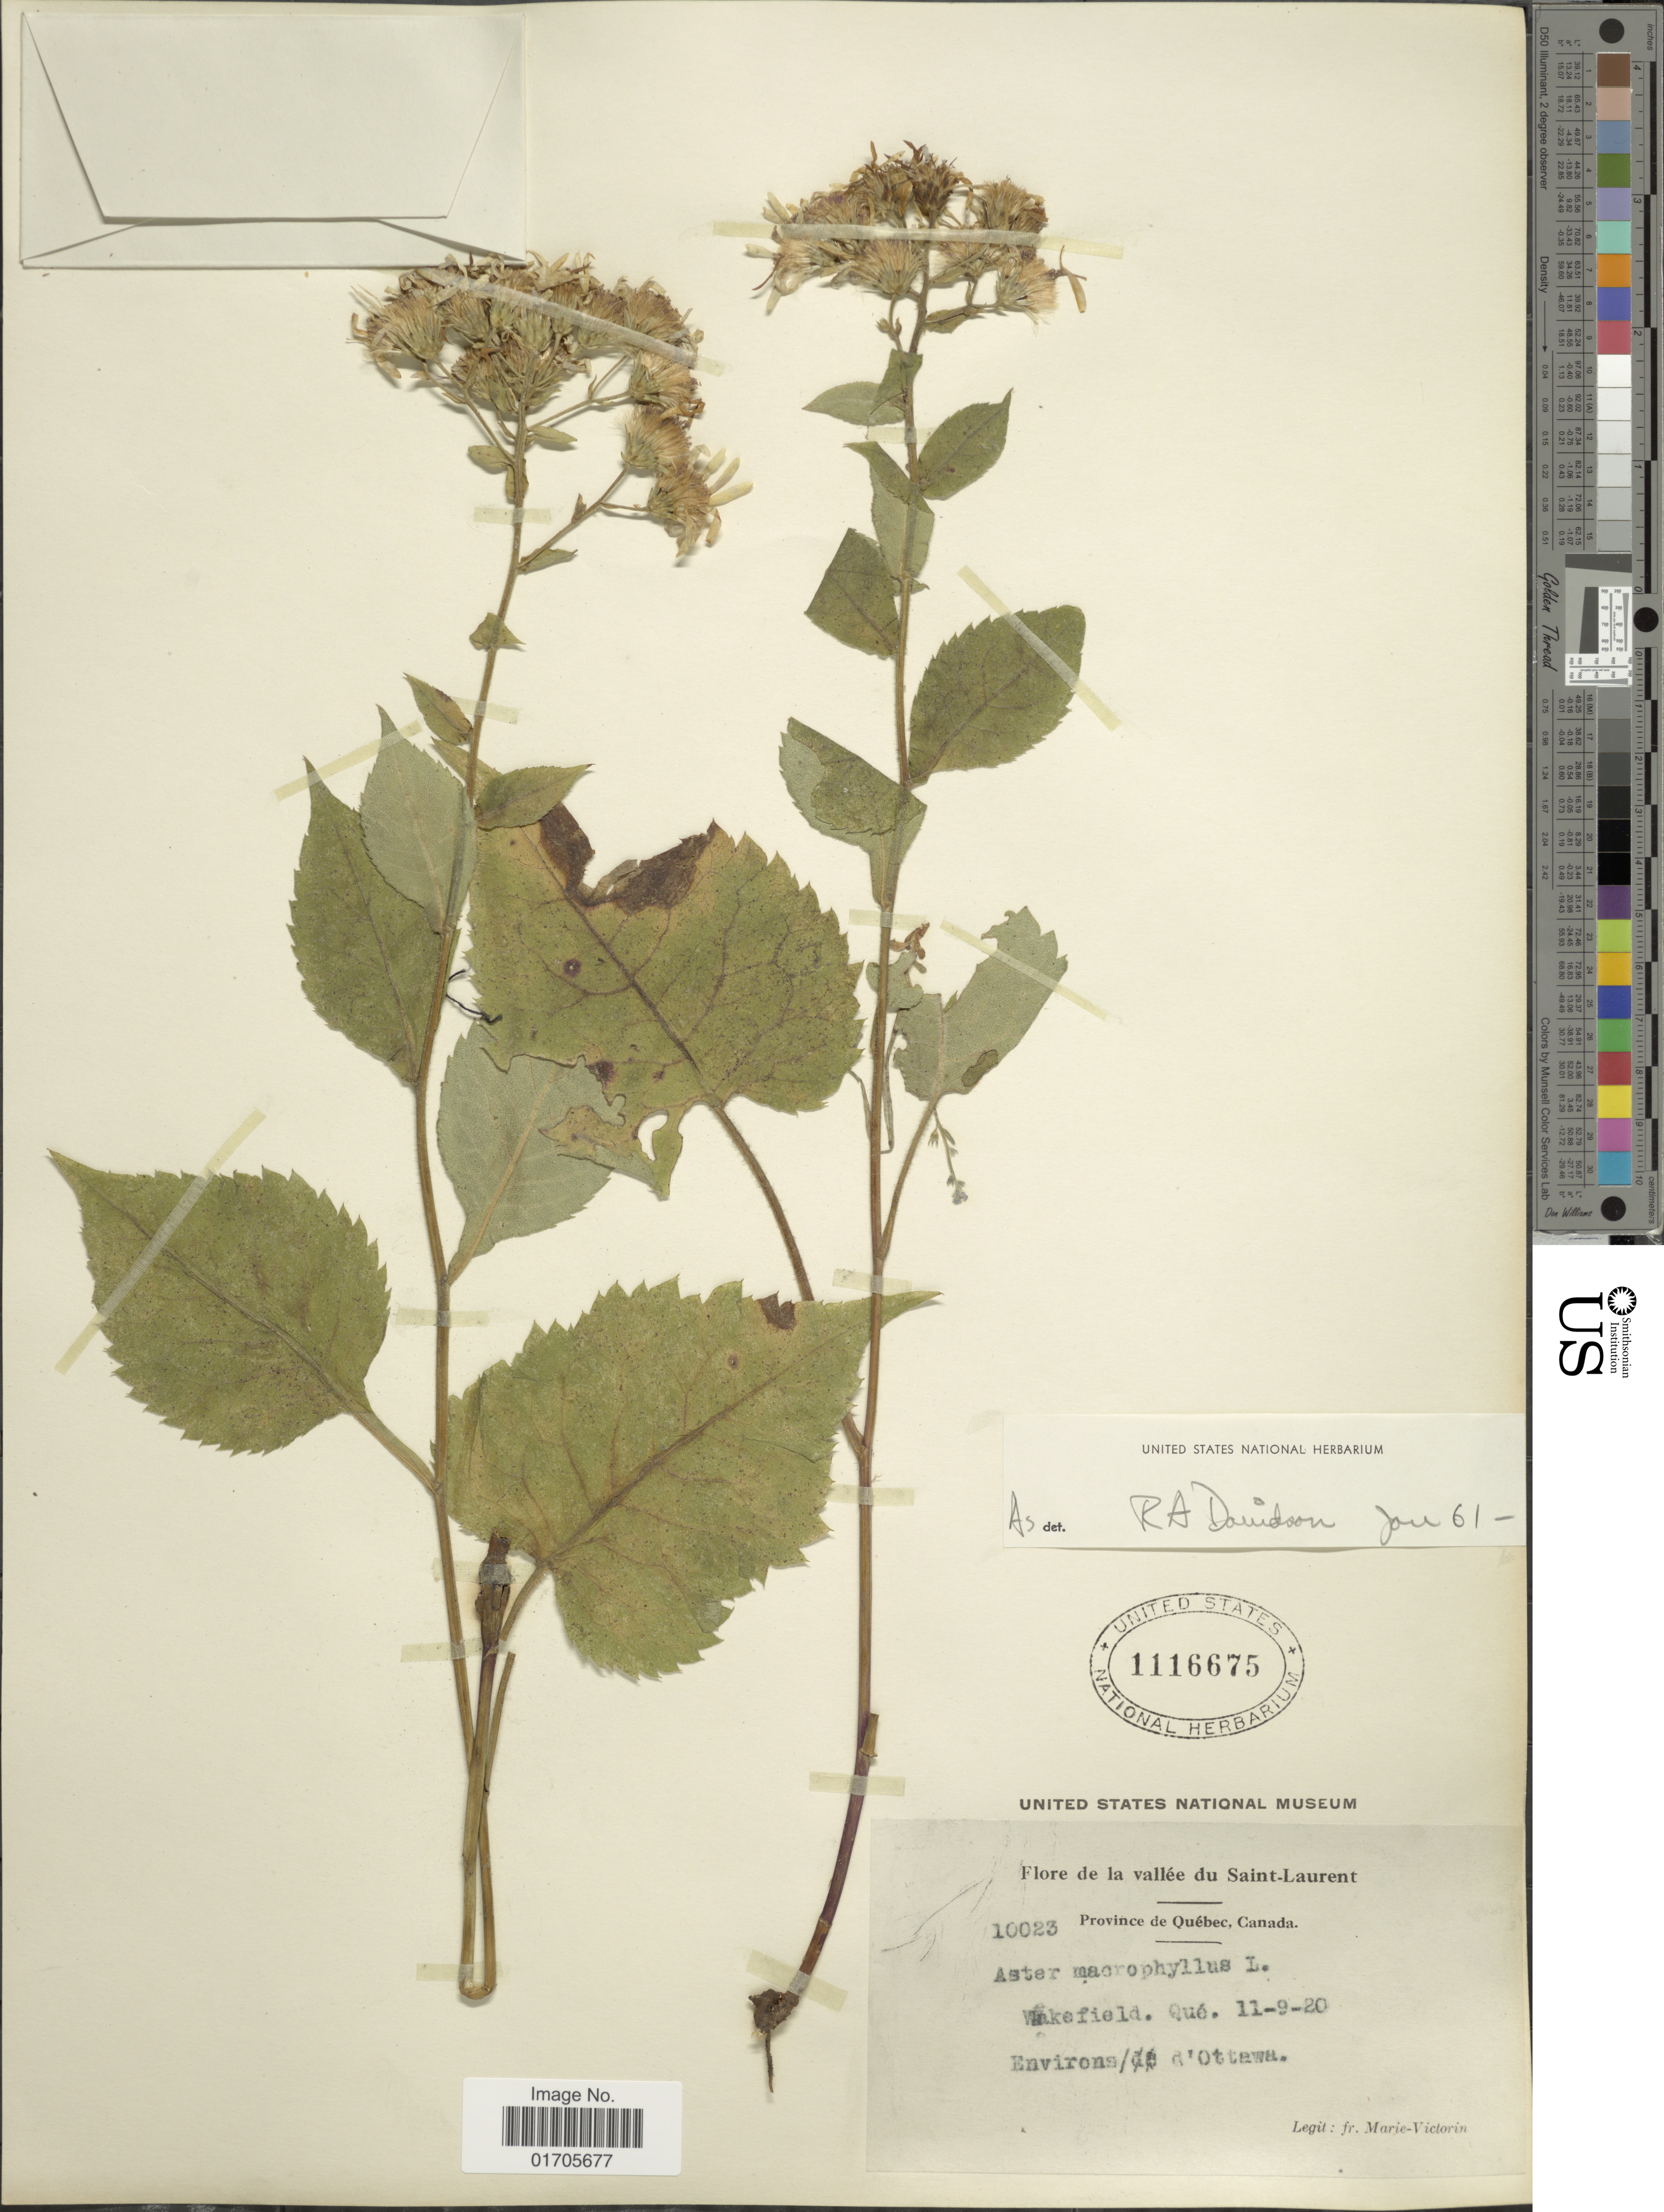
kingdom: Plantae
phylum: Tracheophyta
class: Magnoliopsida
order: Asterales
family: Asteraceae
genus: Eurybia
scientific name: Eurybia macrophylla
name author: (L.) Cass.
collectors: F. Marie-Victorin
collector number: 10023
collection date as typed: Transcribed d/m/y: 11/9/20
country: Canada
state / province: Quebec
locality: Vallée du Saint-Laurent. Province de Québec, Canada. Wakefield. Qué. Environs d'Ottawa.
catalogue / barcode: US 1116675